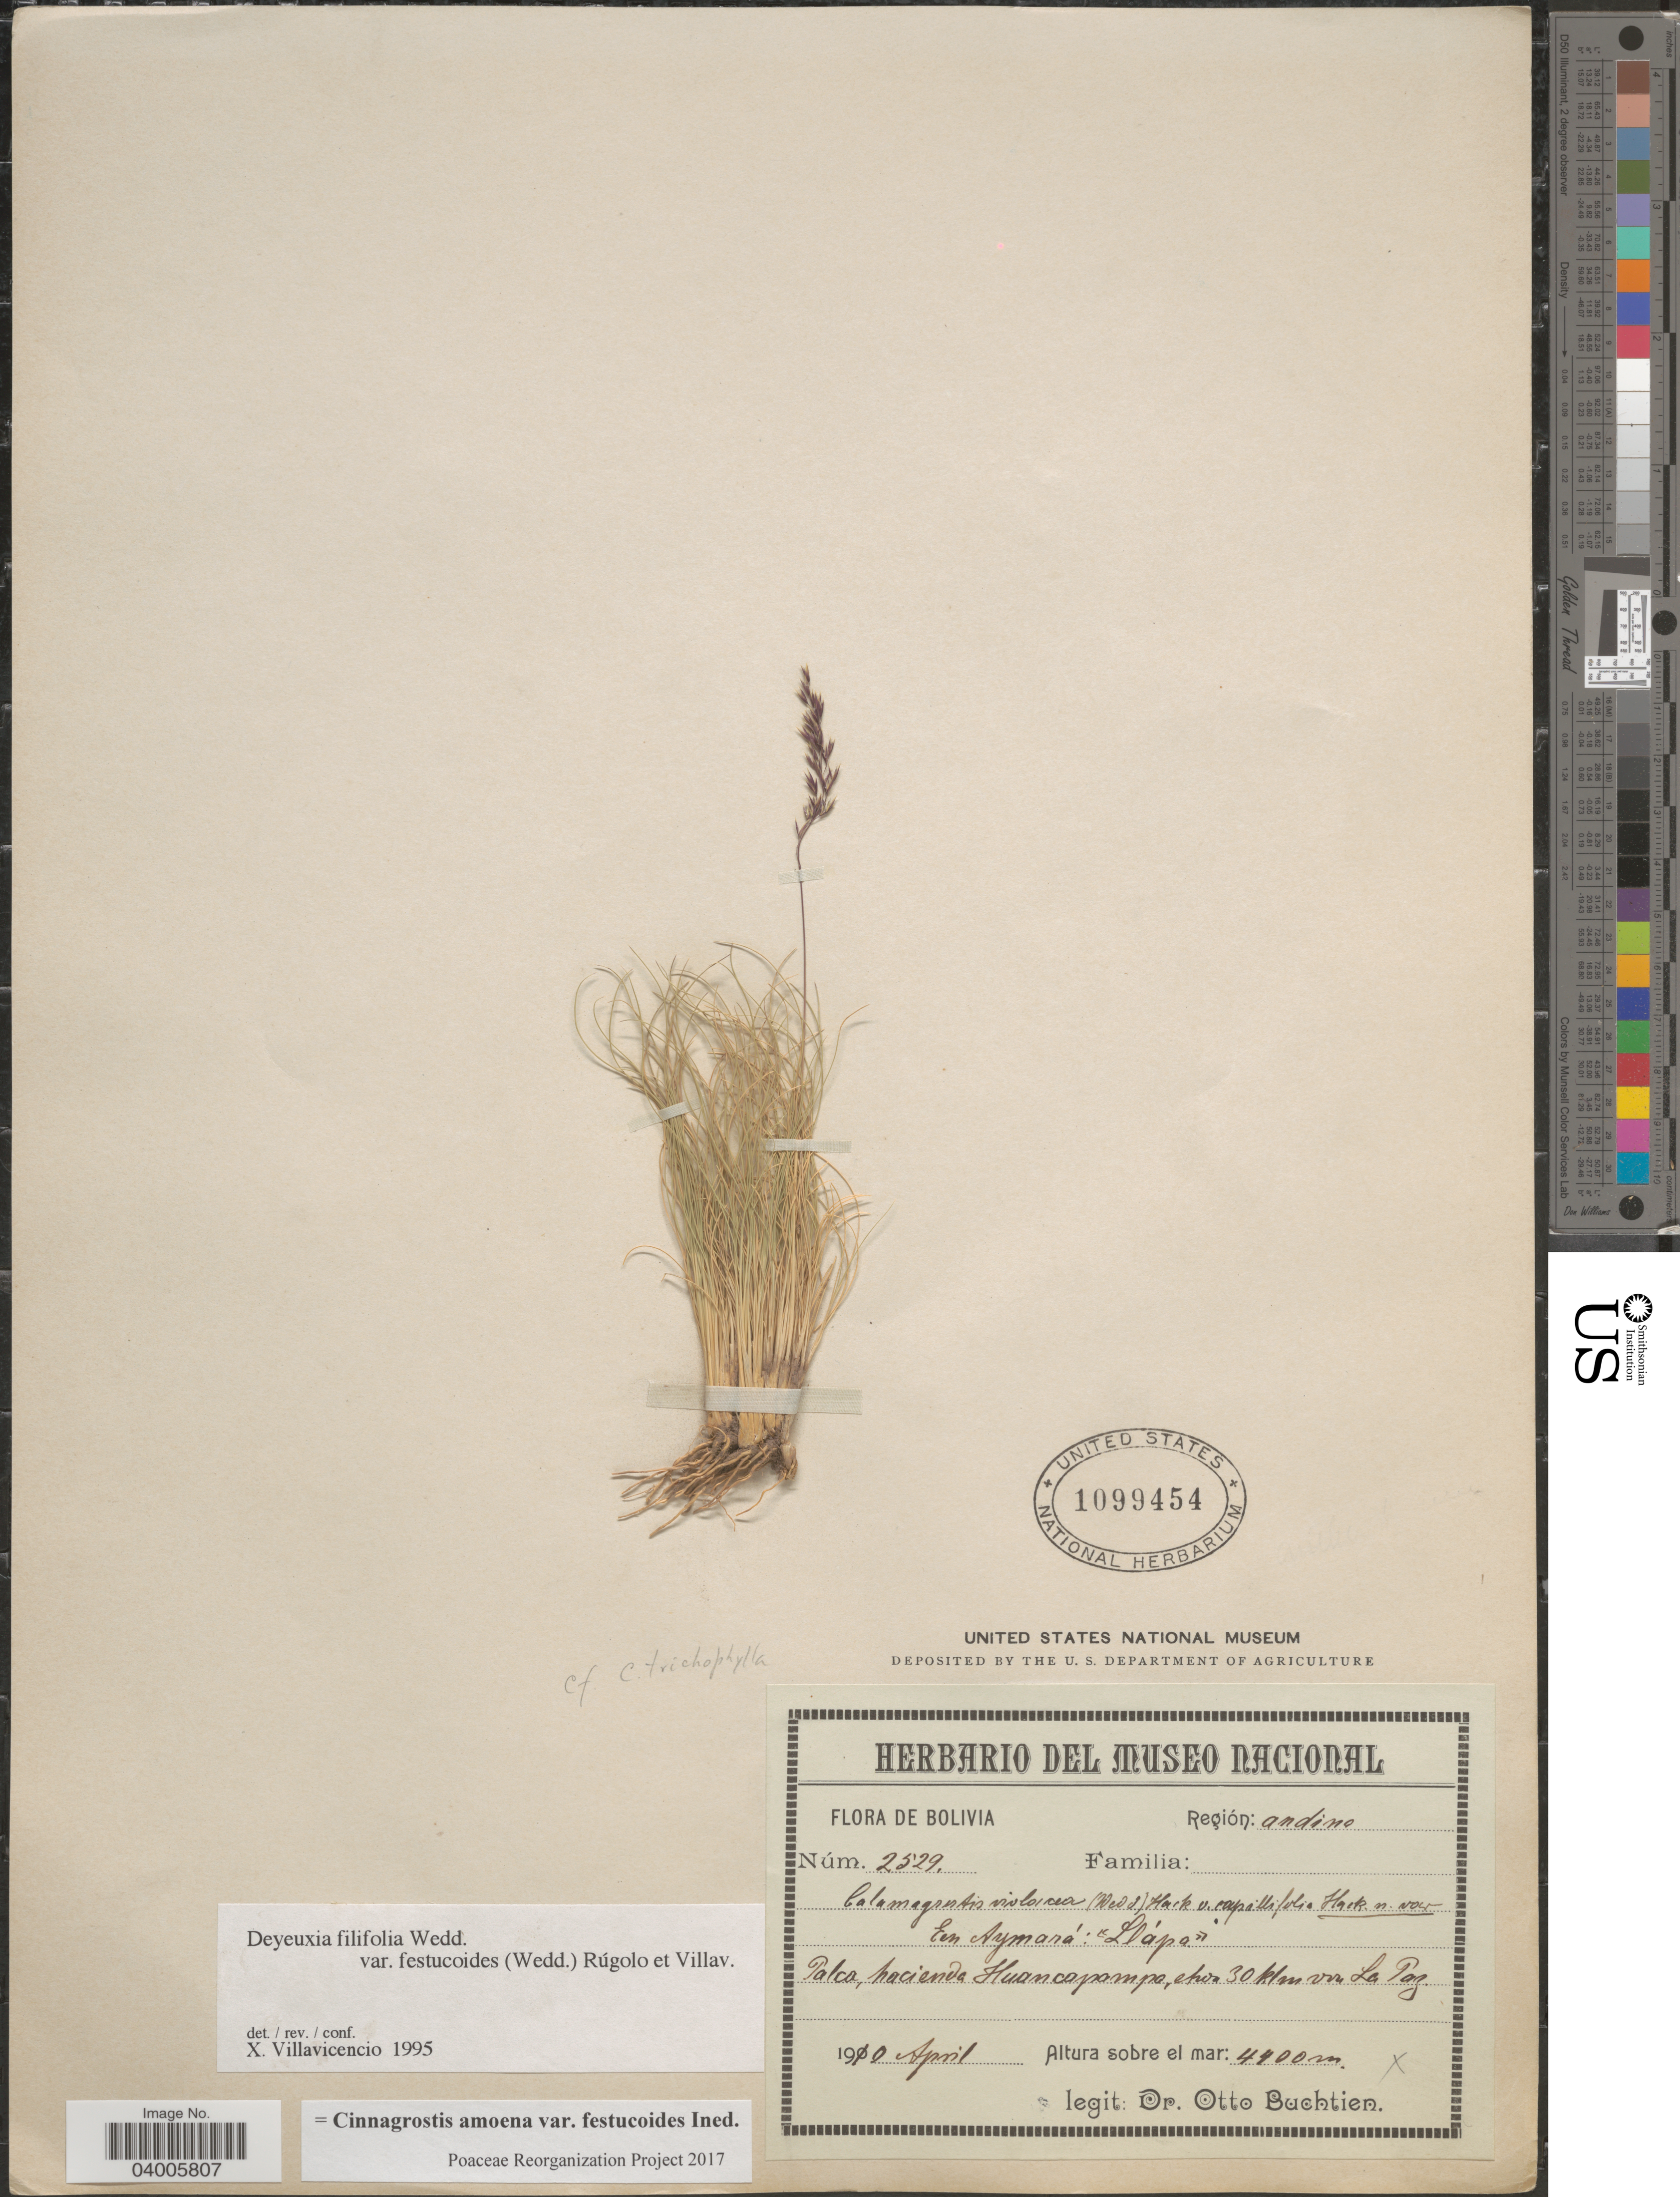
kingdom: Plantae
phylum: Tracheophyta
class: Liliopsida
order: Poales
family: Poaceae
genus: Cinnagrostis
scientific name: Cinnagrostis filifolia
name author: (Wedd.) P.M. Peterson et al.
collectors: O. Buchtien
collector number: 2529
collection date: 1910-04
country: Bolivia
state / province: La Paz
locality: Región: andina. Palca, hacienda Huancapampa, etoa 30 klm von La Paz.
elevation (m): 4400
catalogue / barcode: US 1099454